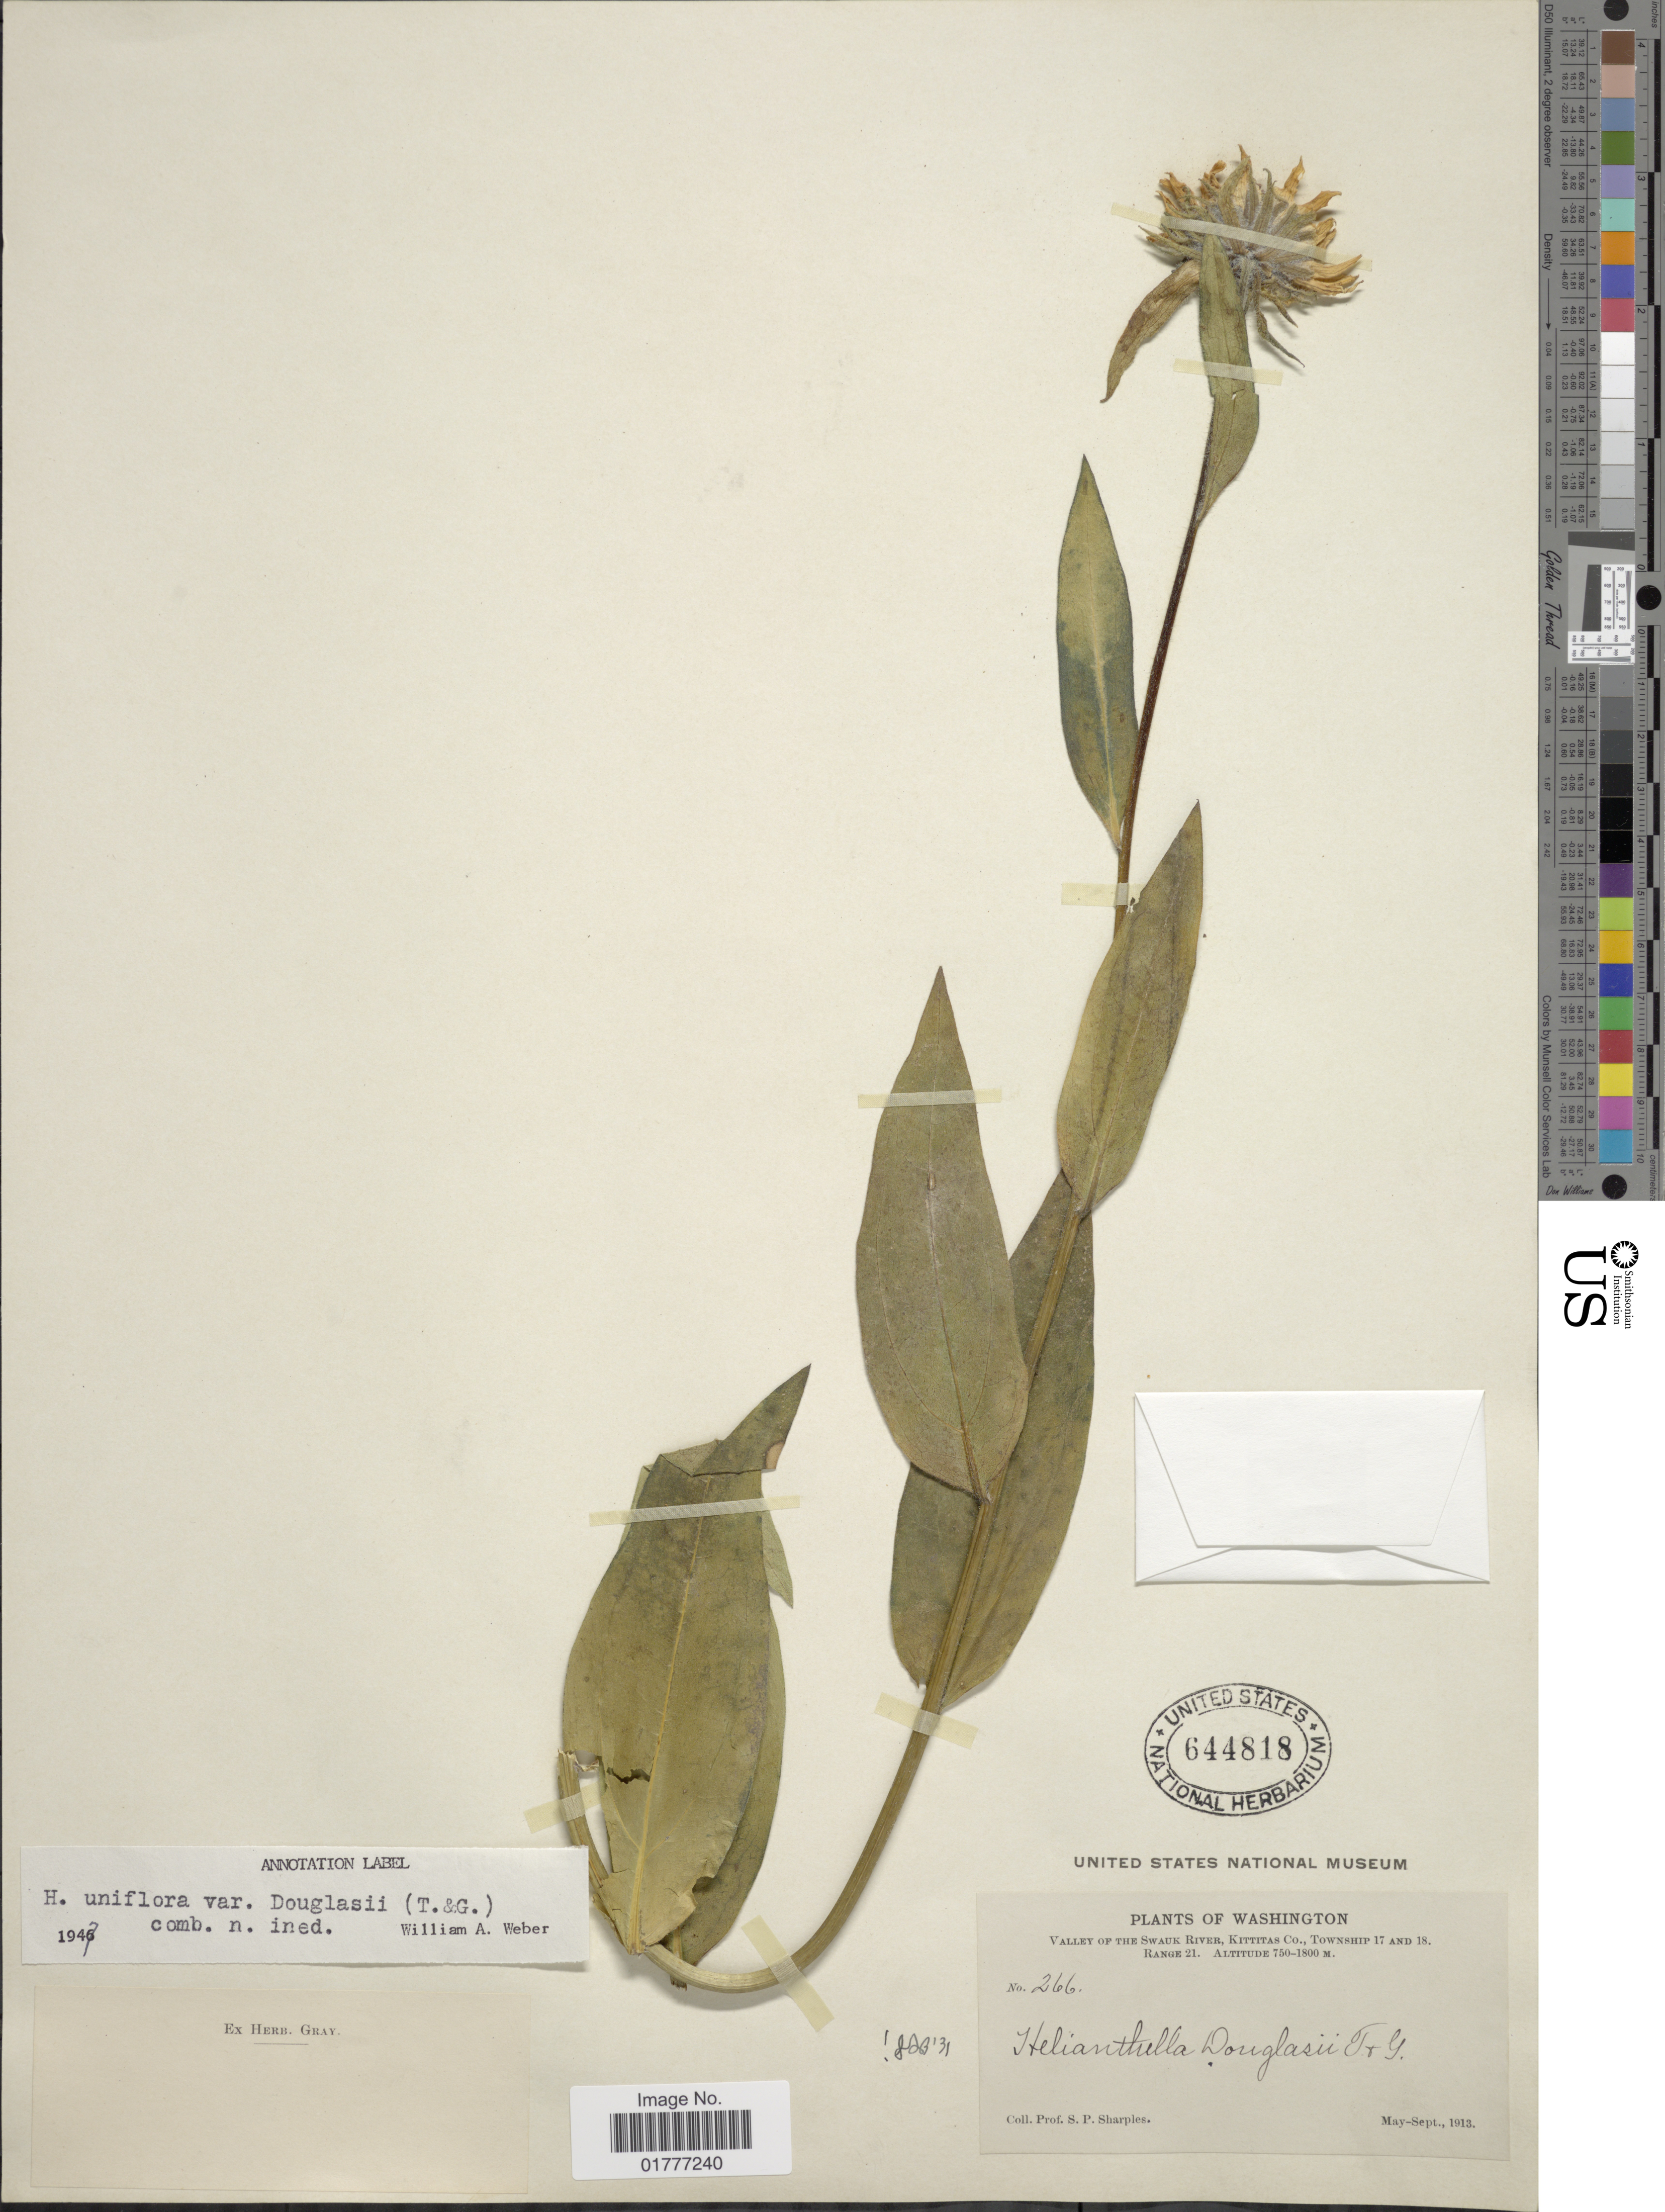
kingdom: Plantae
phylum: Tracheophyta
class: Magnoliopsida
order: Asterales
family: Asteraceae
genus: Helianthella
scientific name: Helianthella douglasii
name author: Torr. & A. Gray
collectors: S. Sharples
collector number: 266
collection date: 1913-05/1913-09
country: United States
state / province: Washington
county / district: Kittitas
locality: Valley of the Swauk River, Kittitas Co., Township 17 and 18, Range 21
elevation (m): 750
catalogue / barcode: US 644818